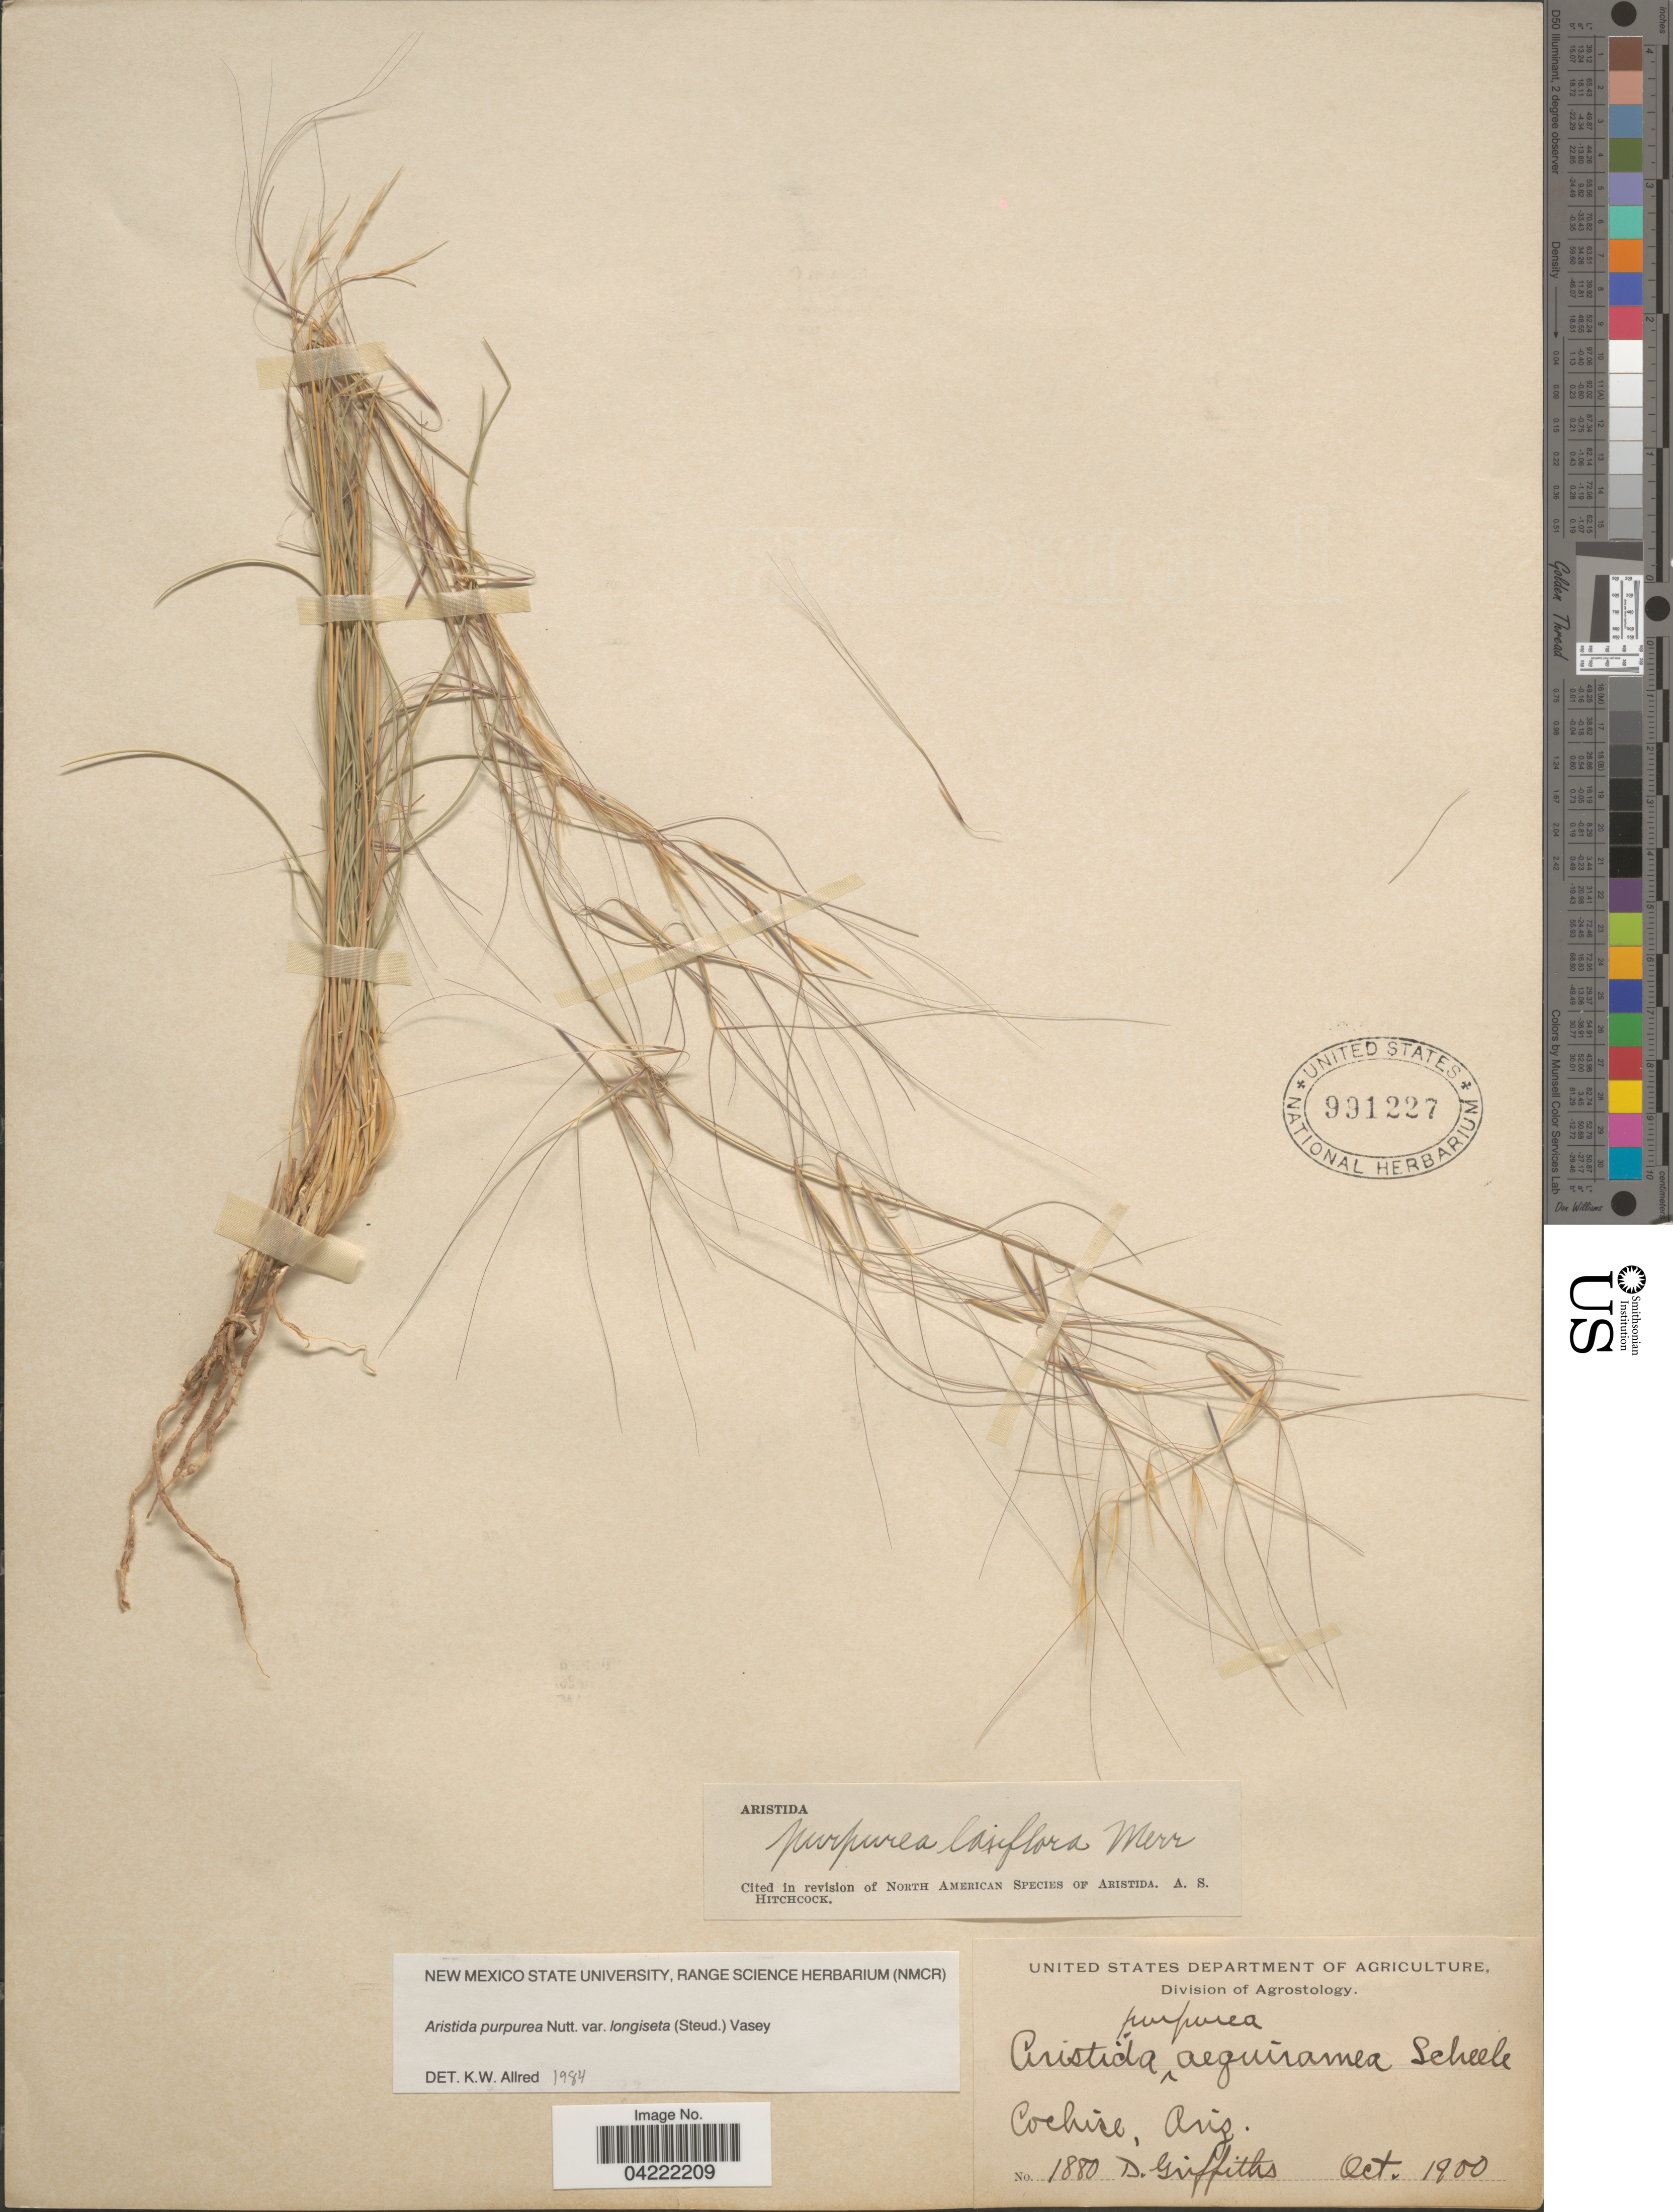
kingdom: Plantae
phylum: Tracheophyta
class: Liliopsida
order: Poales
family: Poaceae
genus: Aristida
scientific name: Aristida purpurea var. longiseta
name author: (Steud.) Vasey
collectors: D. Griffiths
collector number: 1880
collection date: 1900-10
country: United States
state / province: Arizona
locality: Cochise.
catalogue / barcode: US 991227